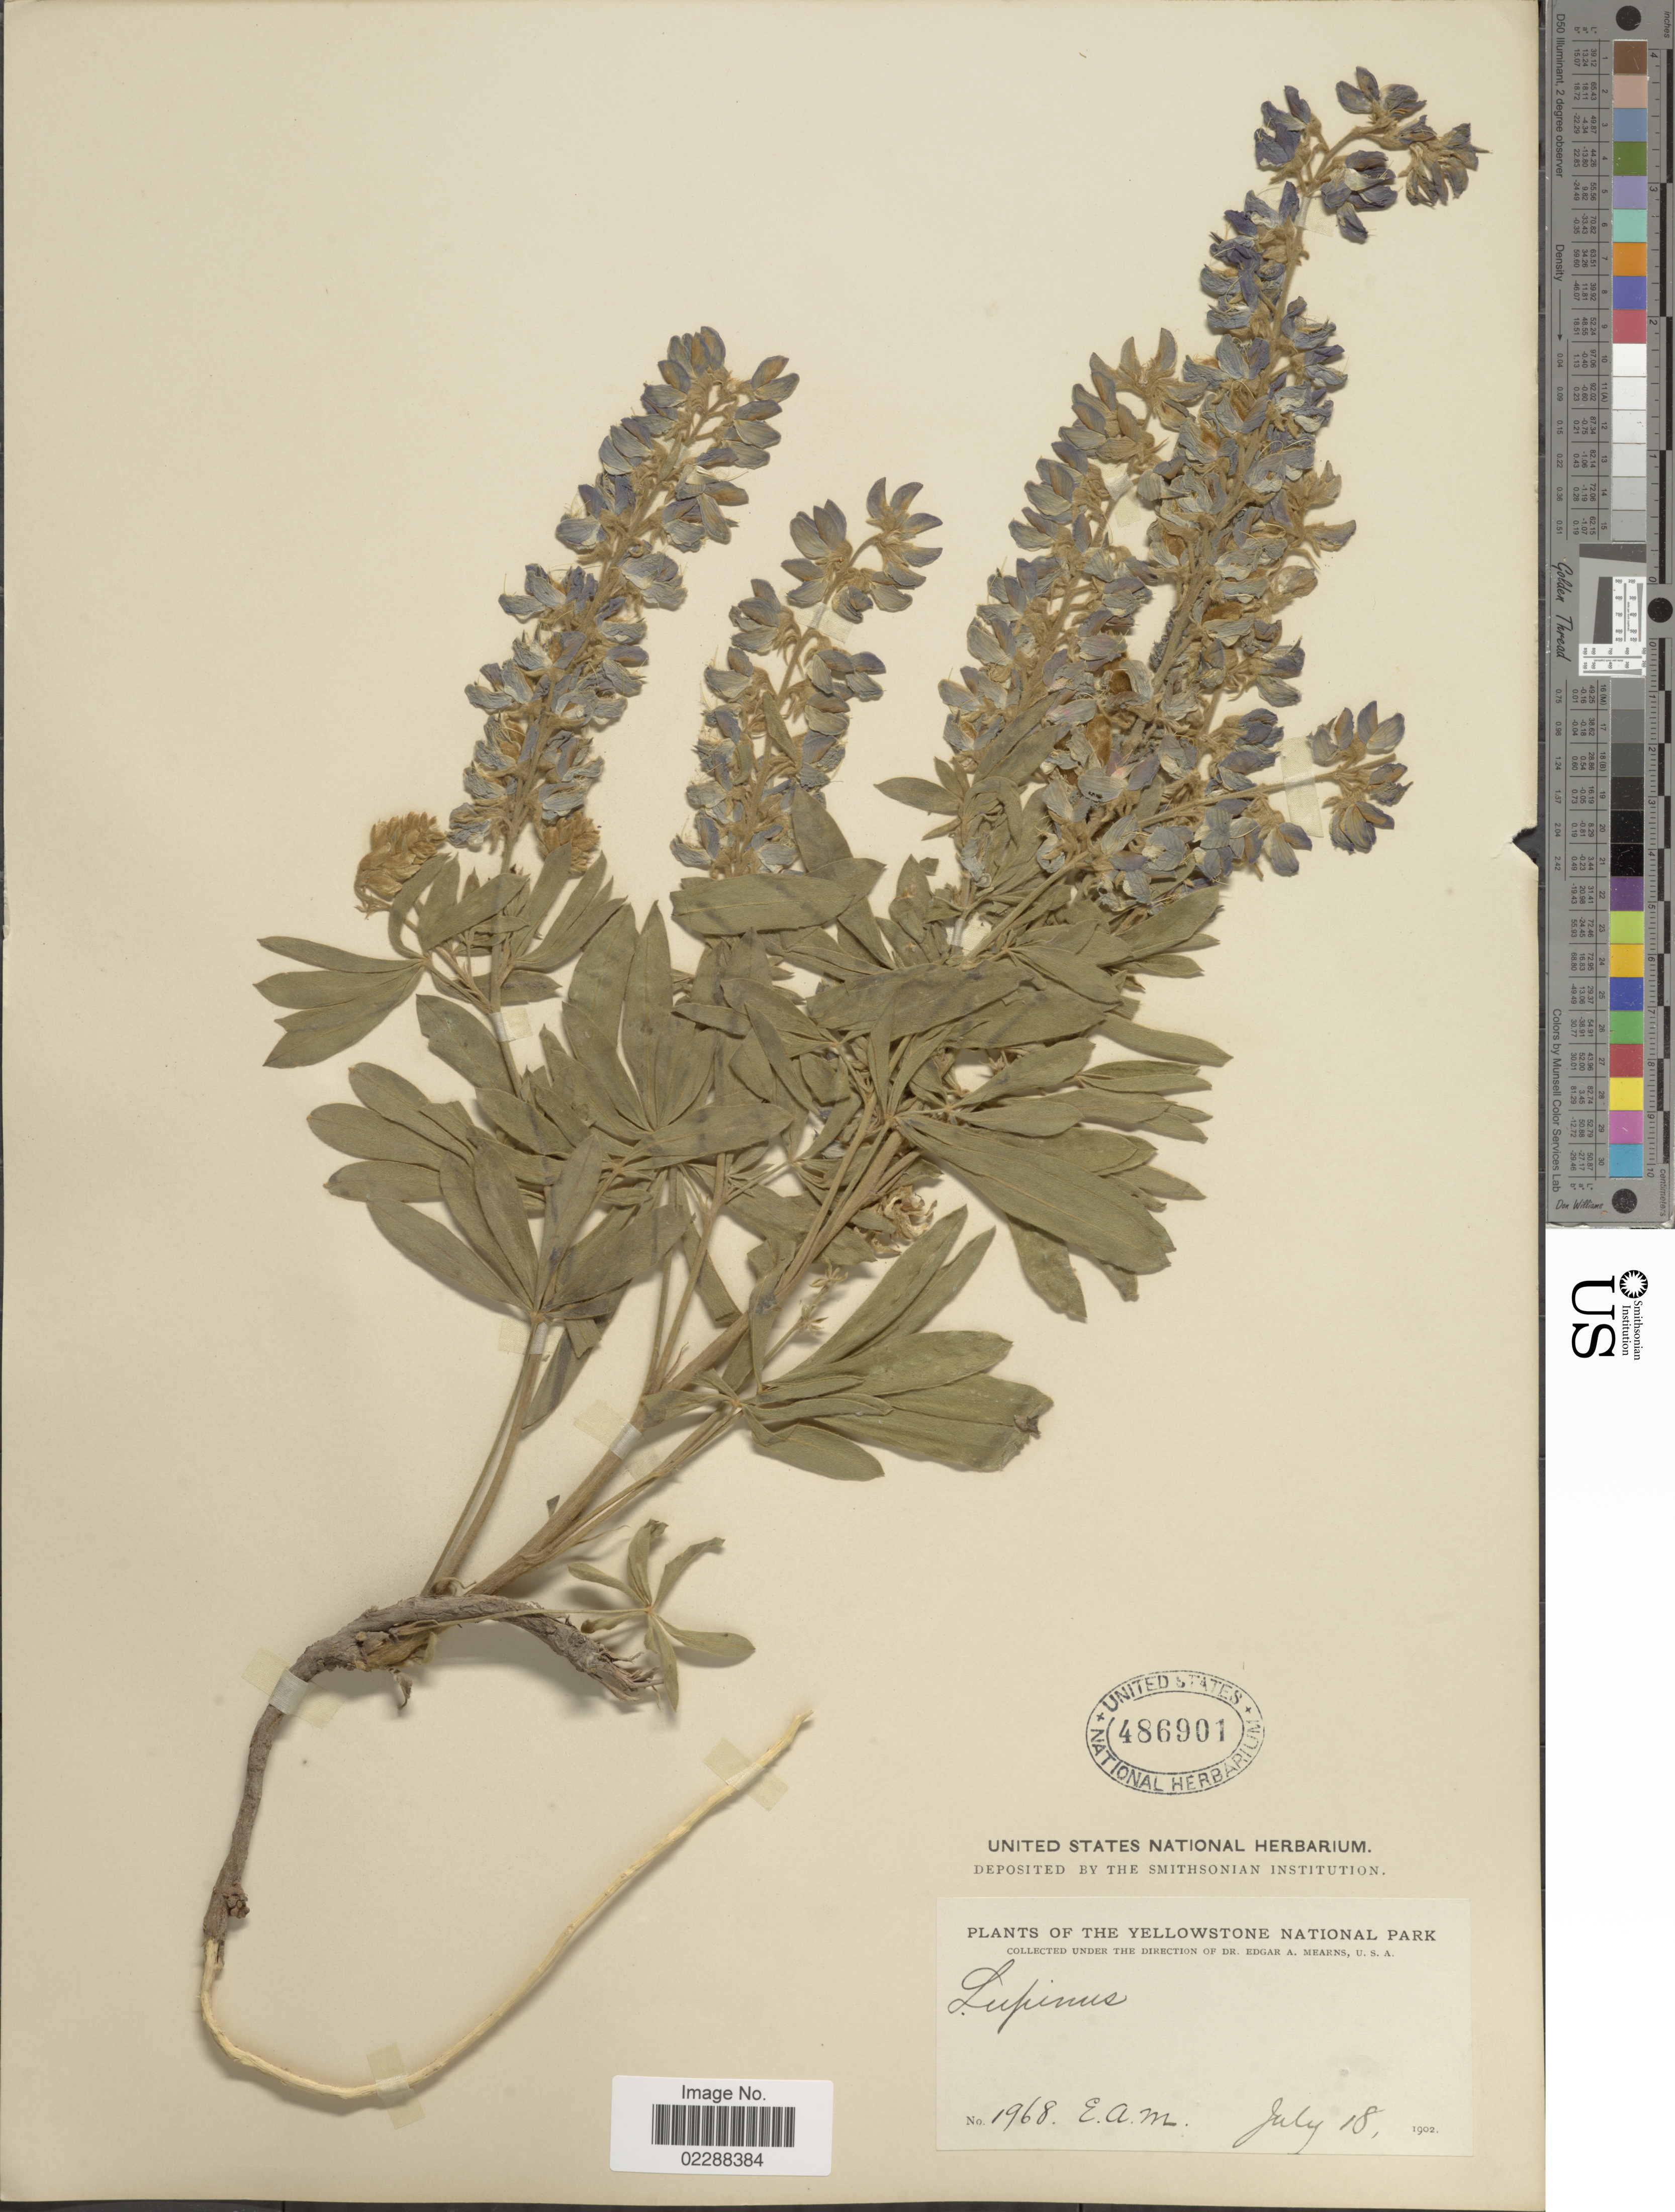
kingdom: Plantae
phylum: Tracheophyta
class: Magnoliopsida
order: Fabales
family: Fabaceae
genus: Lupinus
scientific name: Lupinus sp.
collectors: E. A. Mearns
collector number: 1968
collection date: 1902-07-18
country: United States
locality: The Yellowstone National Park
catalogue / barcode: US 486901